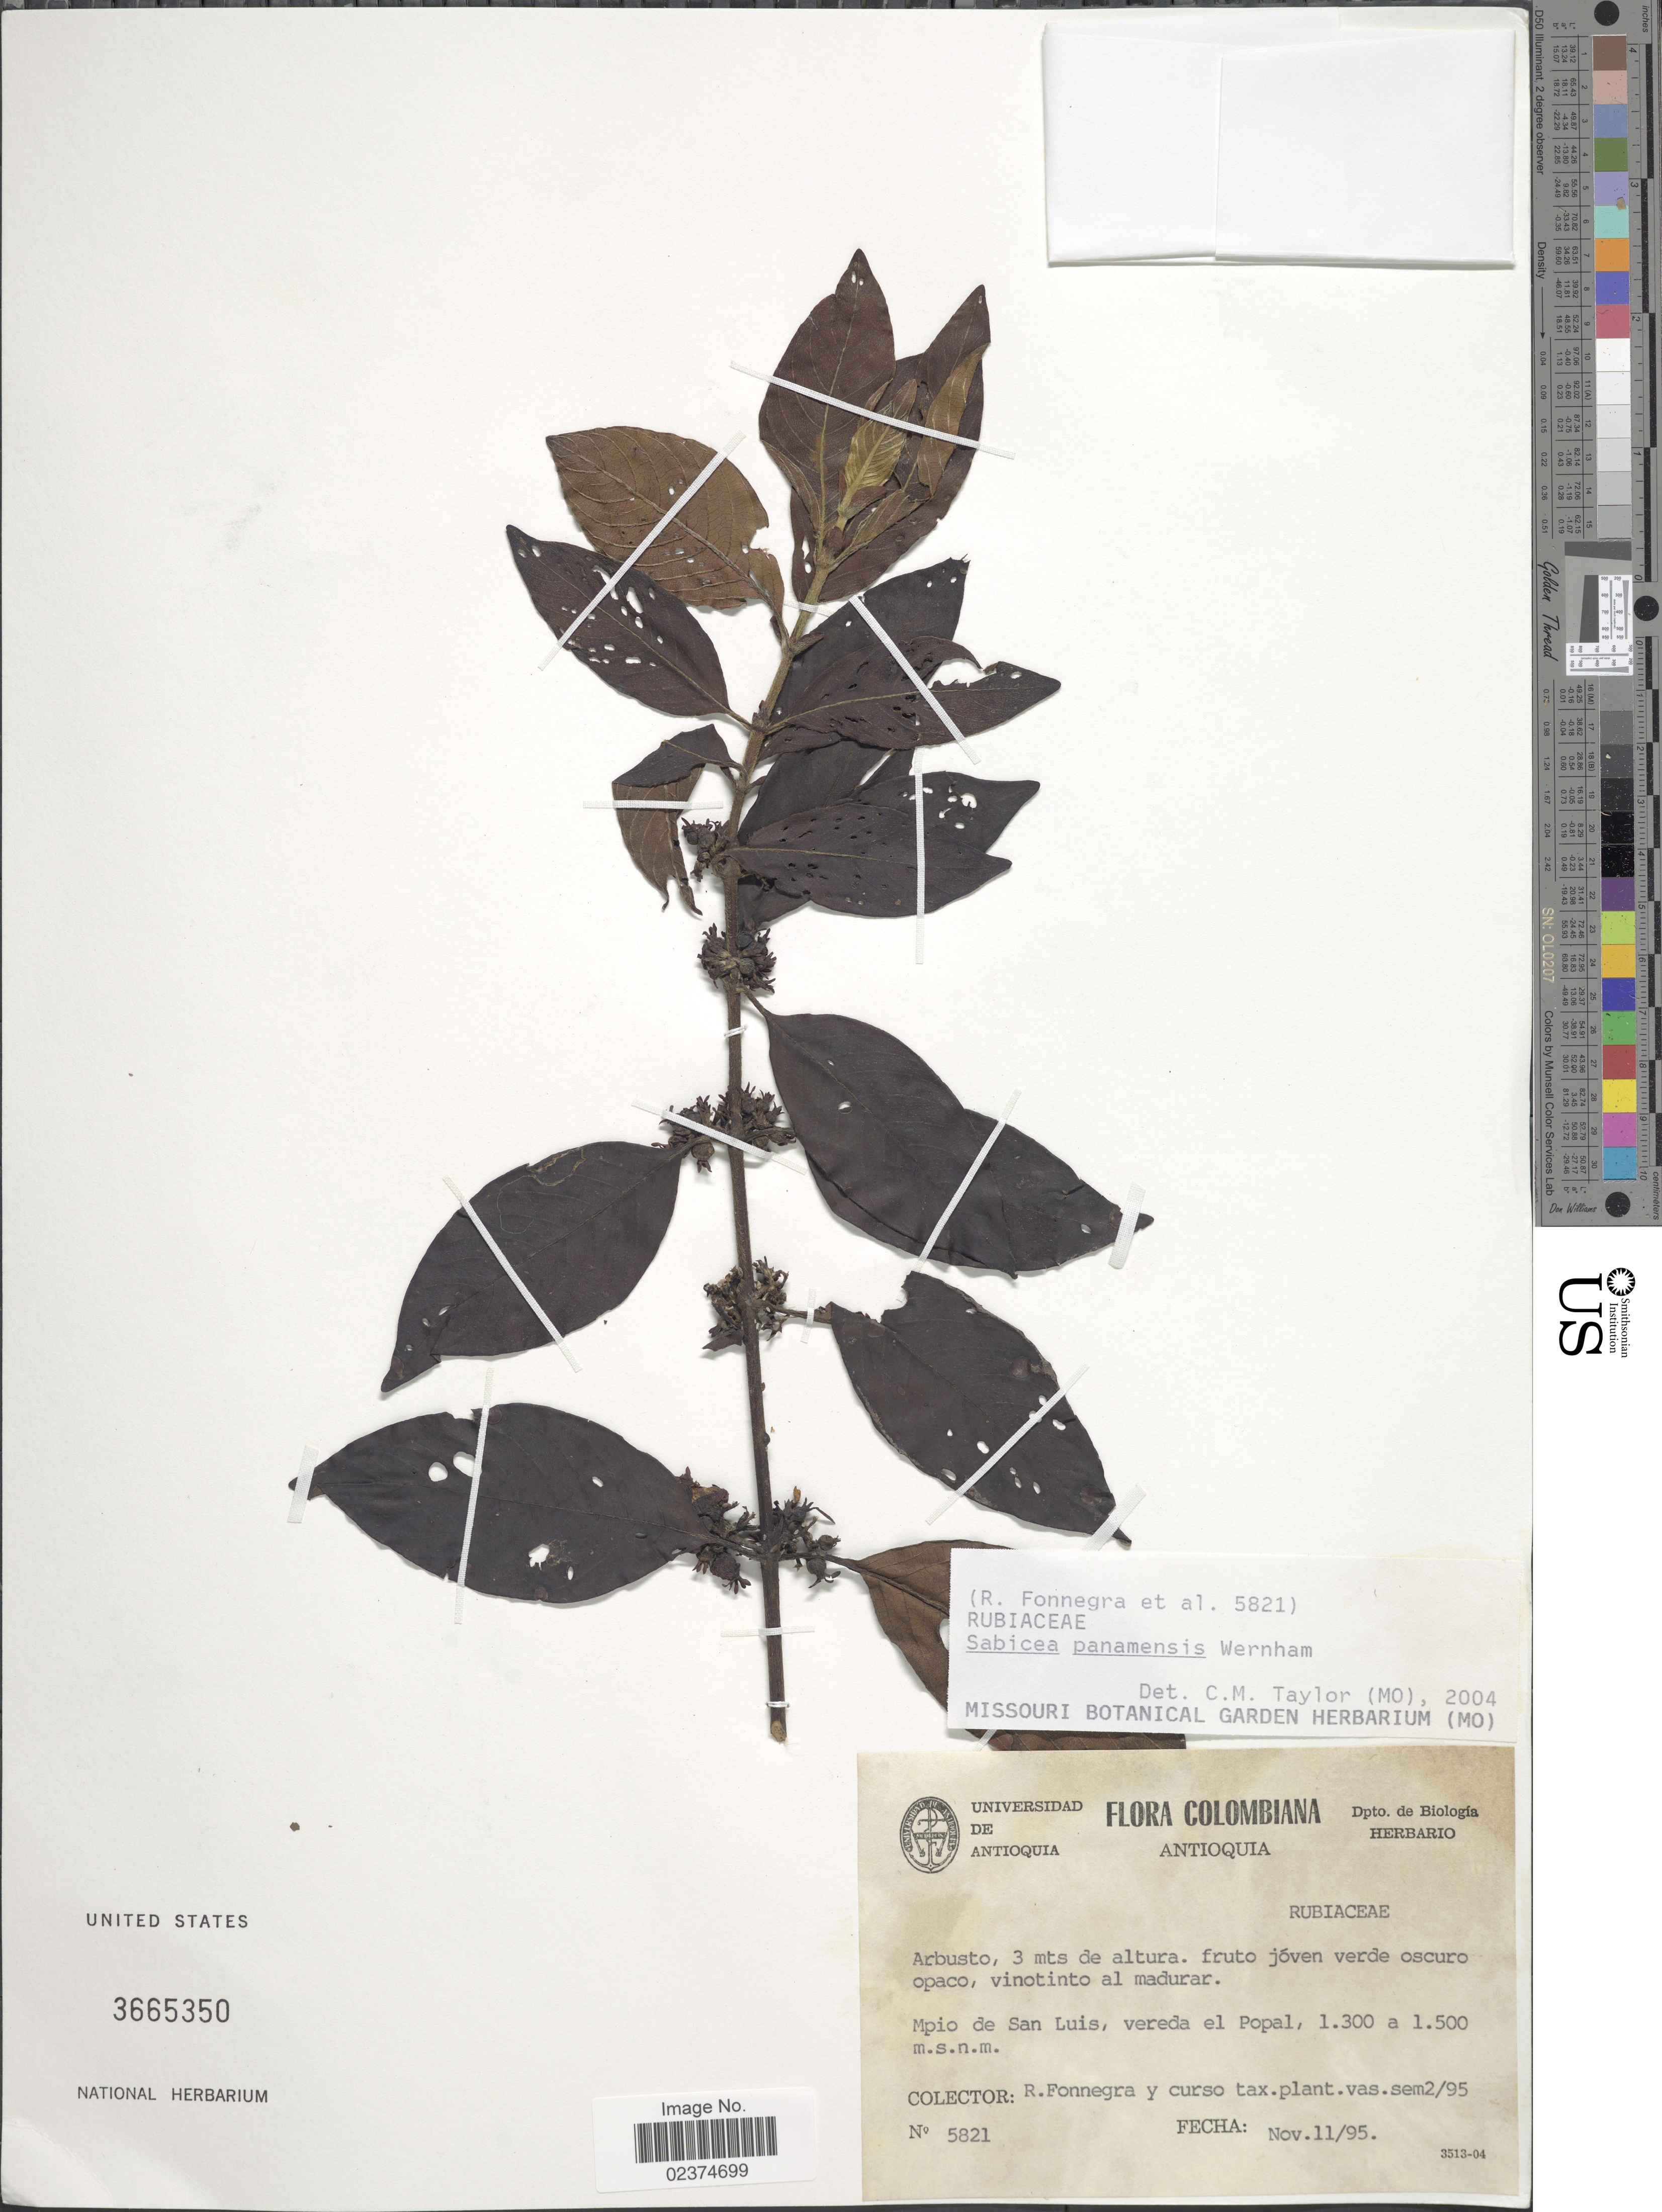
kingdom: Plantae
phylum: Tracheophyta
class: Magnoliopsida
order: Gentianales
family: Rubiaceae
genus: Sabicea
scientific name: Sabicea panamensis var. panamensis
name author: Wernham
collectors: R. Fonnegra & Curso tax. plant. vas. sem. 2/95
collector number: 5821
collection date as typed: Transcribed d/m/y: /11/95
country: Colombia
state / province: Antioquia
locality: Mpio de San Luis, vereda el Popal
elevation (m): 1300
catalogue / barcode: US 3665350